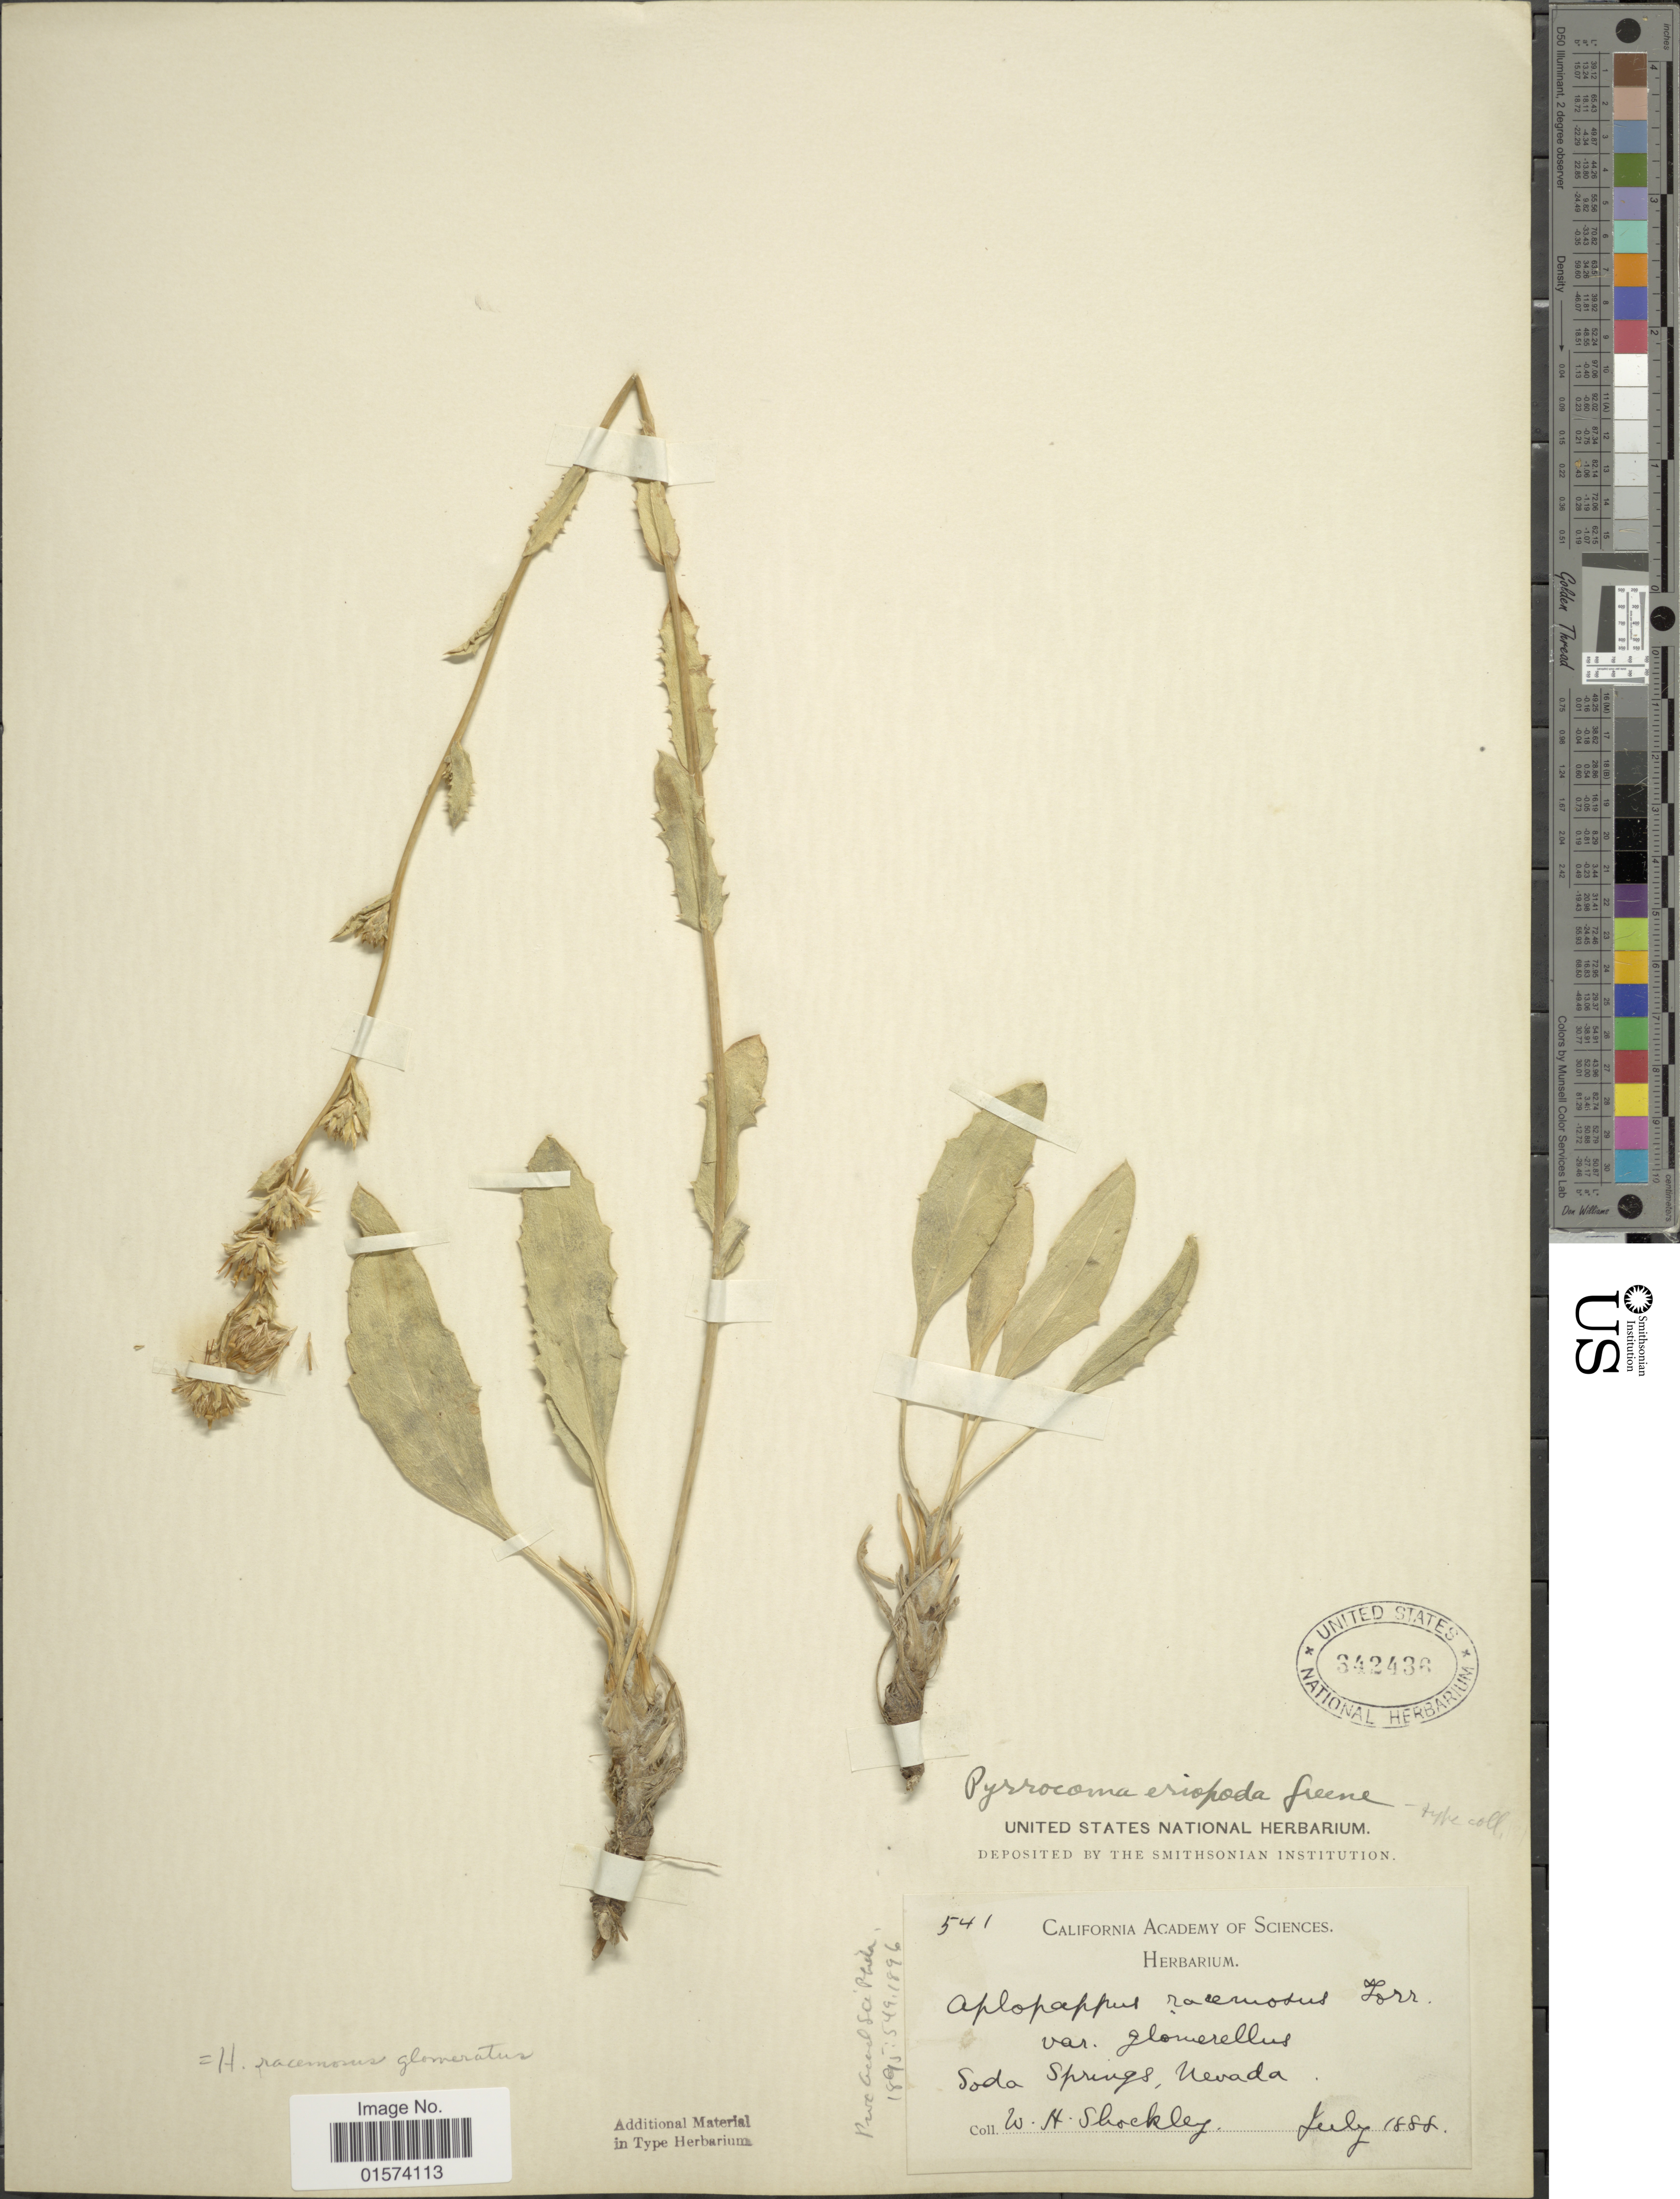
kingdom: Plantae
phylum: Tracheophyta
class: Magnoliopsida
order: Asterales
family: Asteraceae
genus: Pyrrocoma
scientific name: Pyrrocoma racemosa var. glomerata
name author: (Nutt.) H.C. Hall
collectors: W. Shockley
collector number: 541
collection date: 1888-07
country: United States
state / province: Nevada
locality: Soda Springs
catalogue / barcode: US 342436